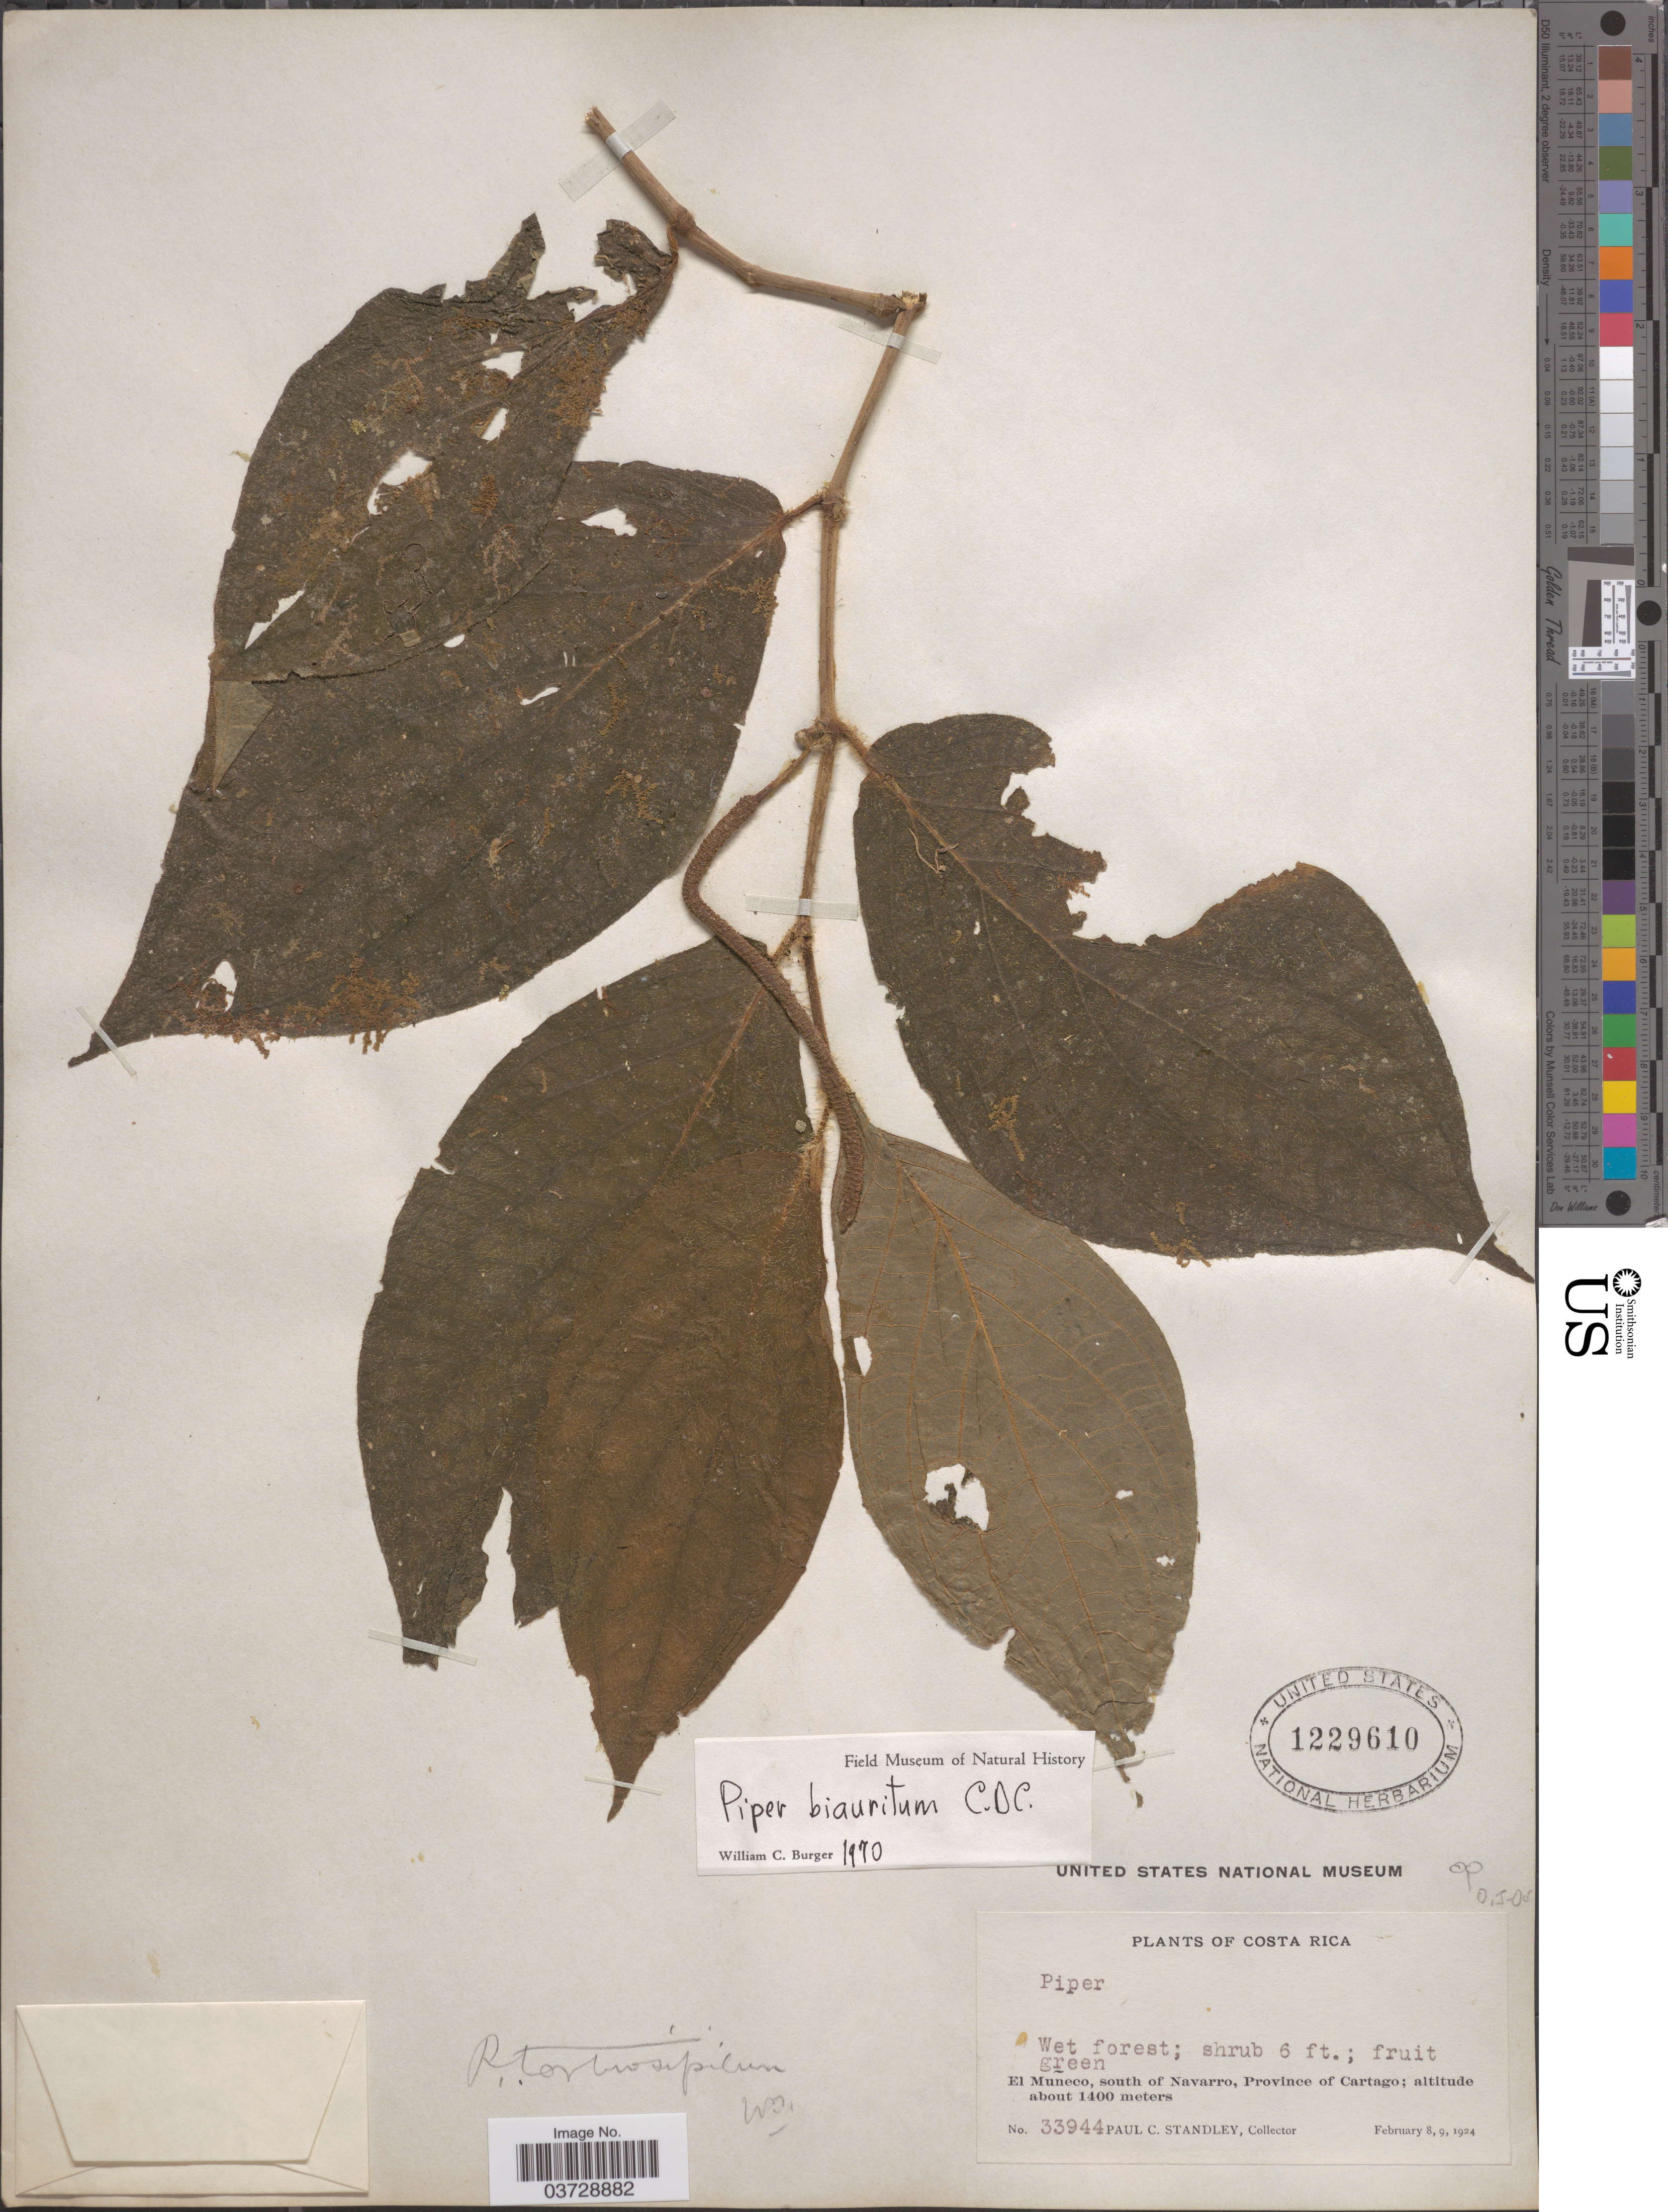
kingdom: Plantae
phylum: Tracheophyta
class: Magnoliopsida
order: Piperales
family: Piperaceae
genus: Piper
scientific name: Piper biauritum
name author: C. DC. in Pittier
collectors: P. C. Standley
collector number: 33944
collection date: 1924-02-08/1924-02-09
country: Costa Rica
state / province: Cartago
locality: El Muñeco, south of Navarro.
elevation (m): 1400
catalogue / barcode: US 1229610